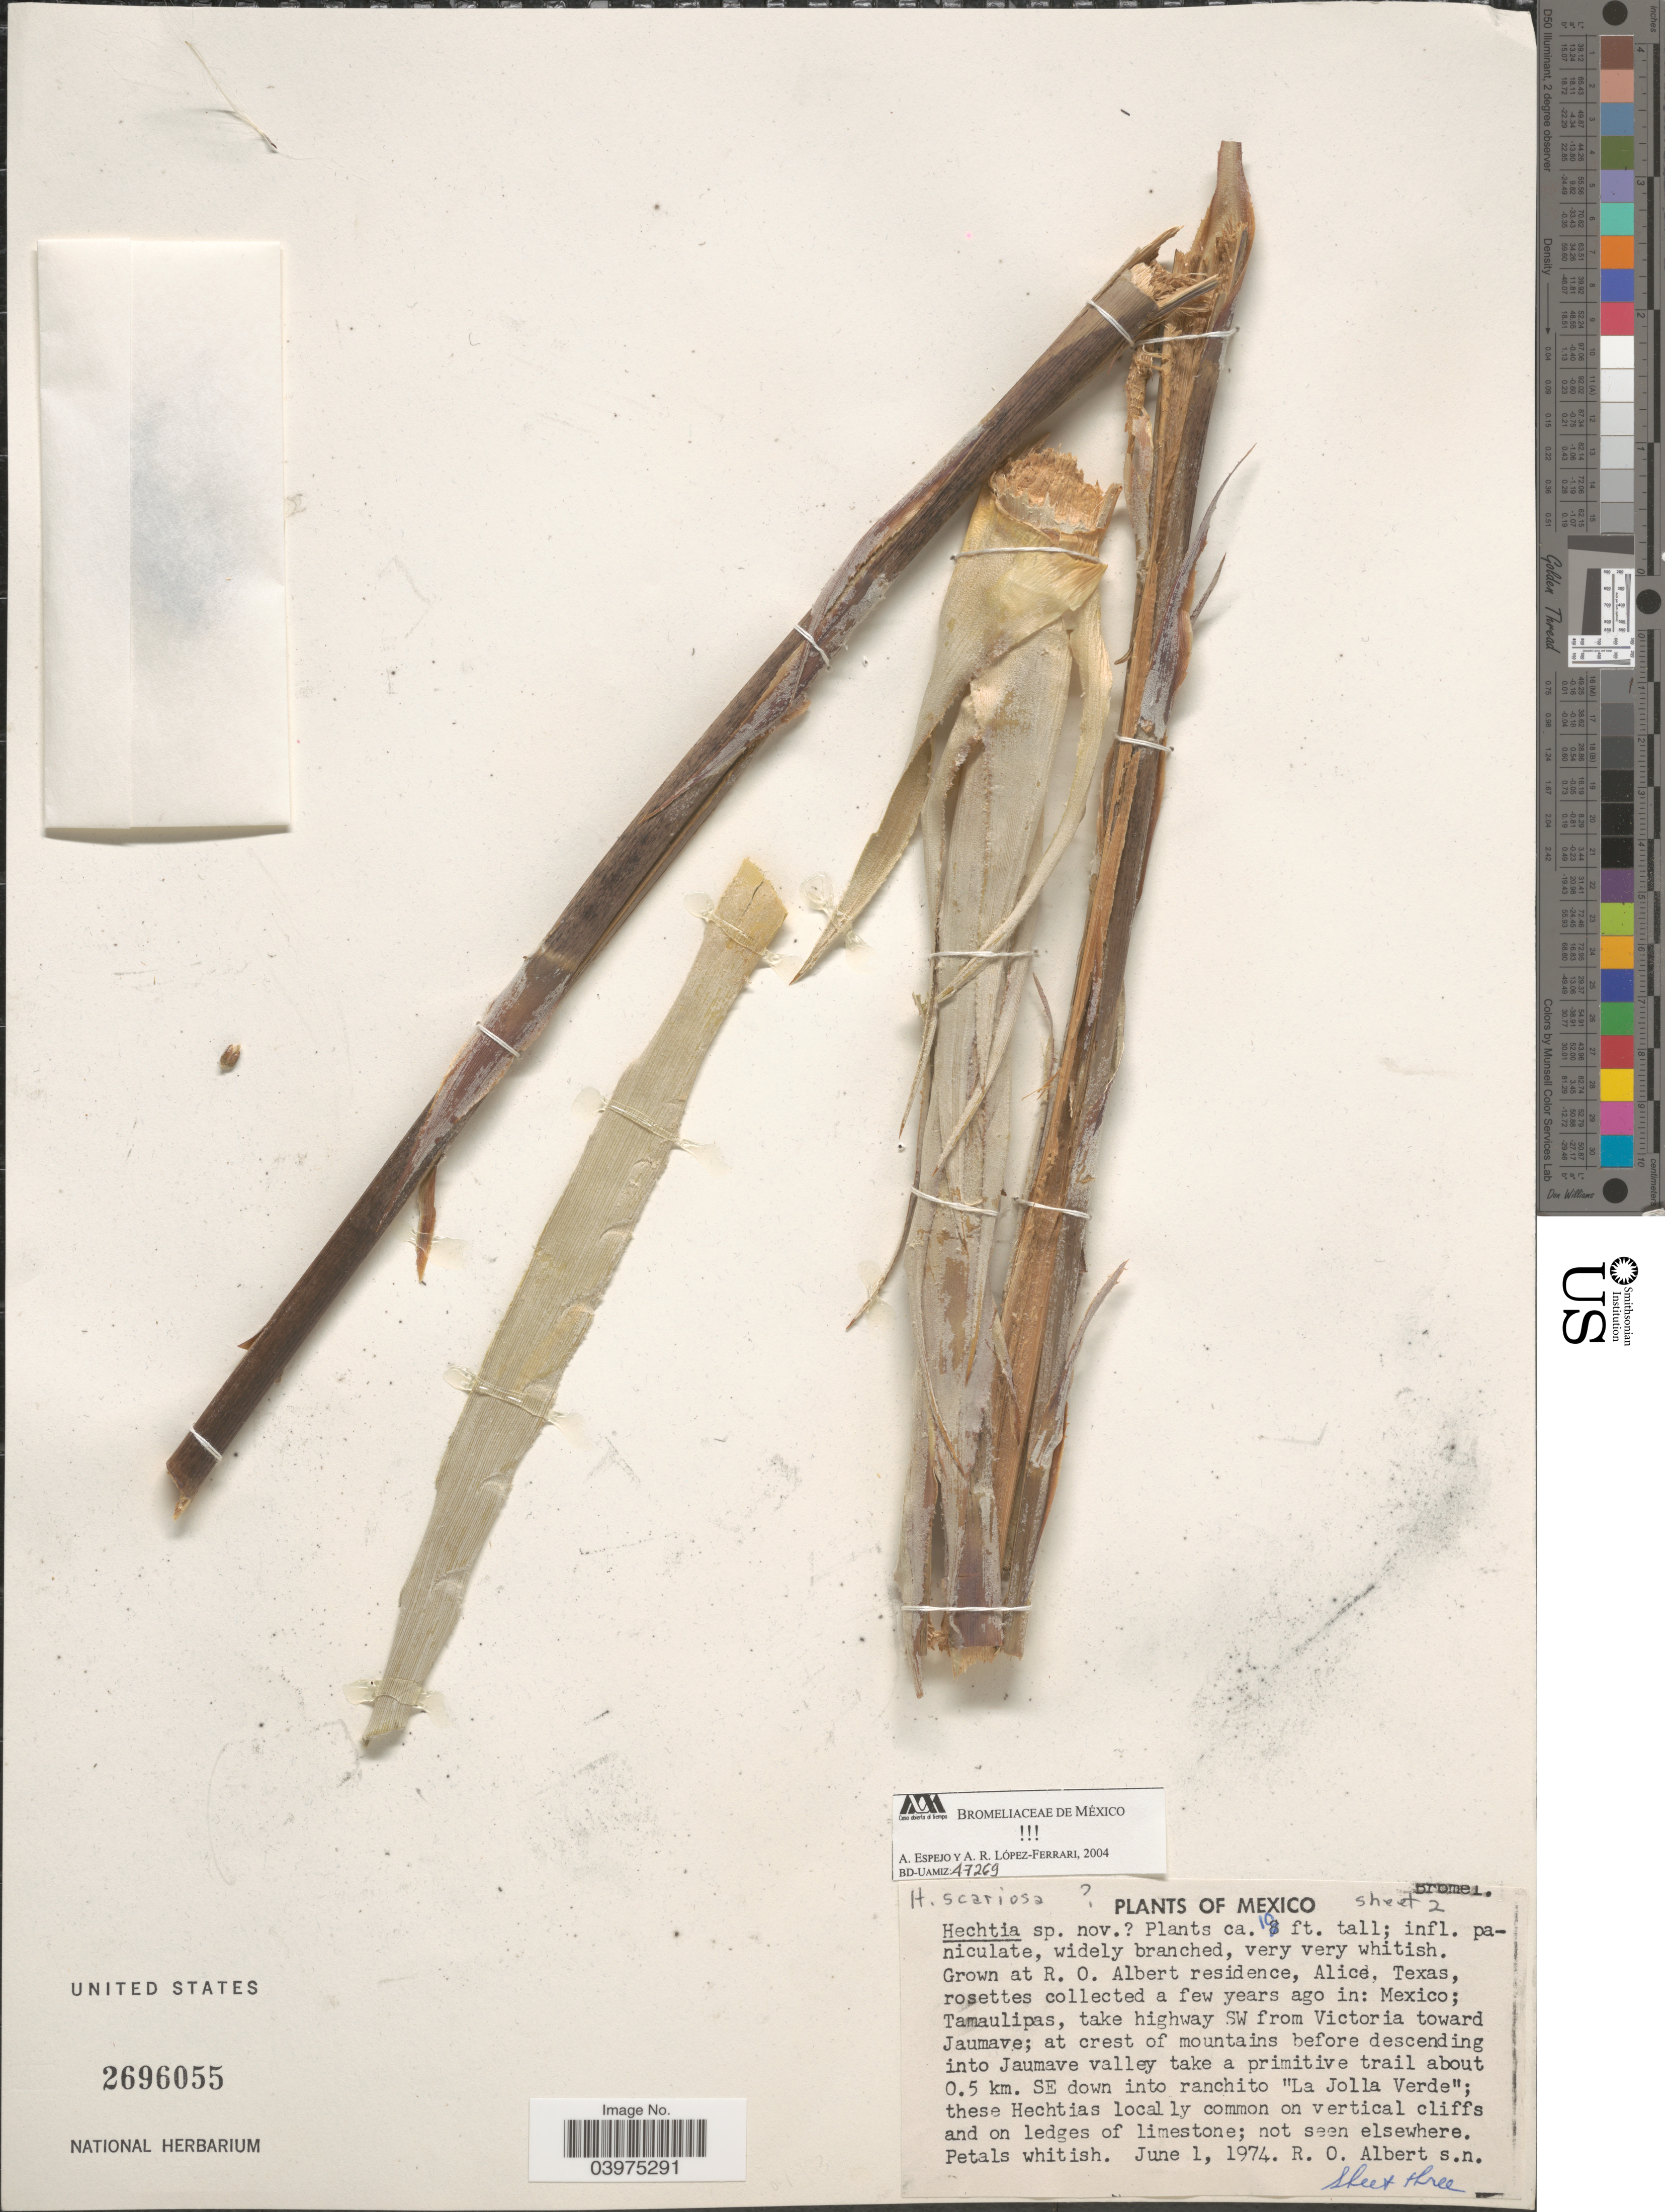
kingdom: Plantae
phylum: Tracheophyta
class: Liliopsida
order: Poales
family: Bromeliaceae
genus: Hechtia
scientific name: Hechtia scariosa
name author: L.B. Sm.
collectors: R. O. Albert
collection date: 1974-06-01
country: United States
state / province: Texas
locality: Grown at R. O. Albert residence, Alice.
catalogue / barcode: US 2696055